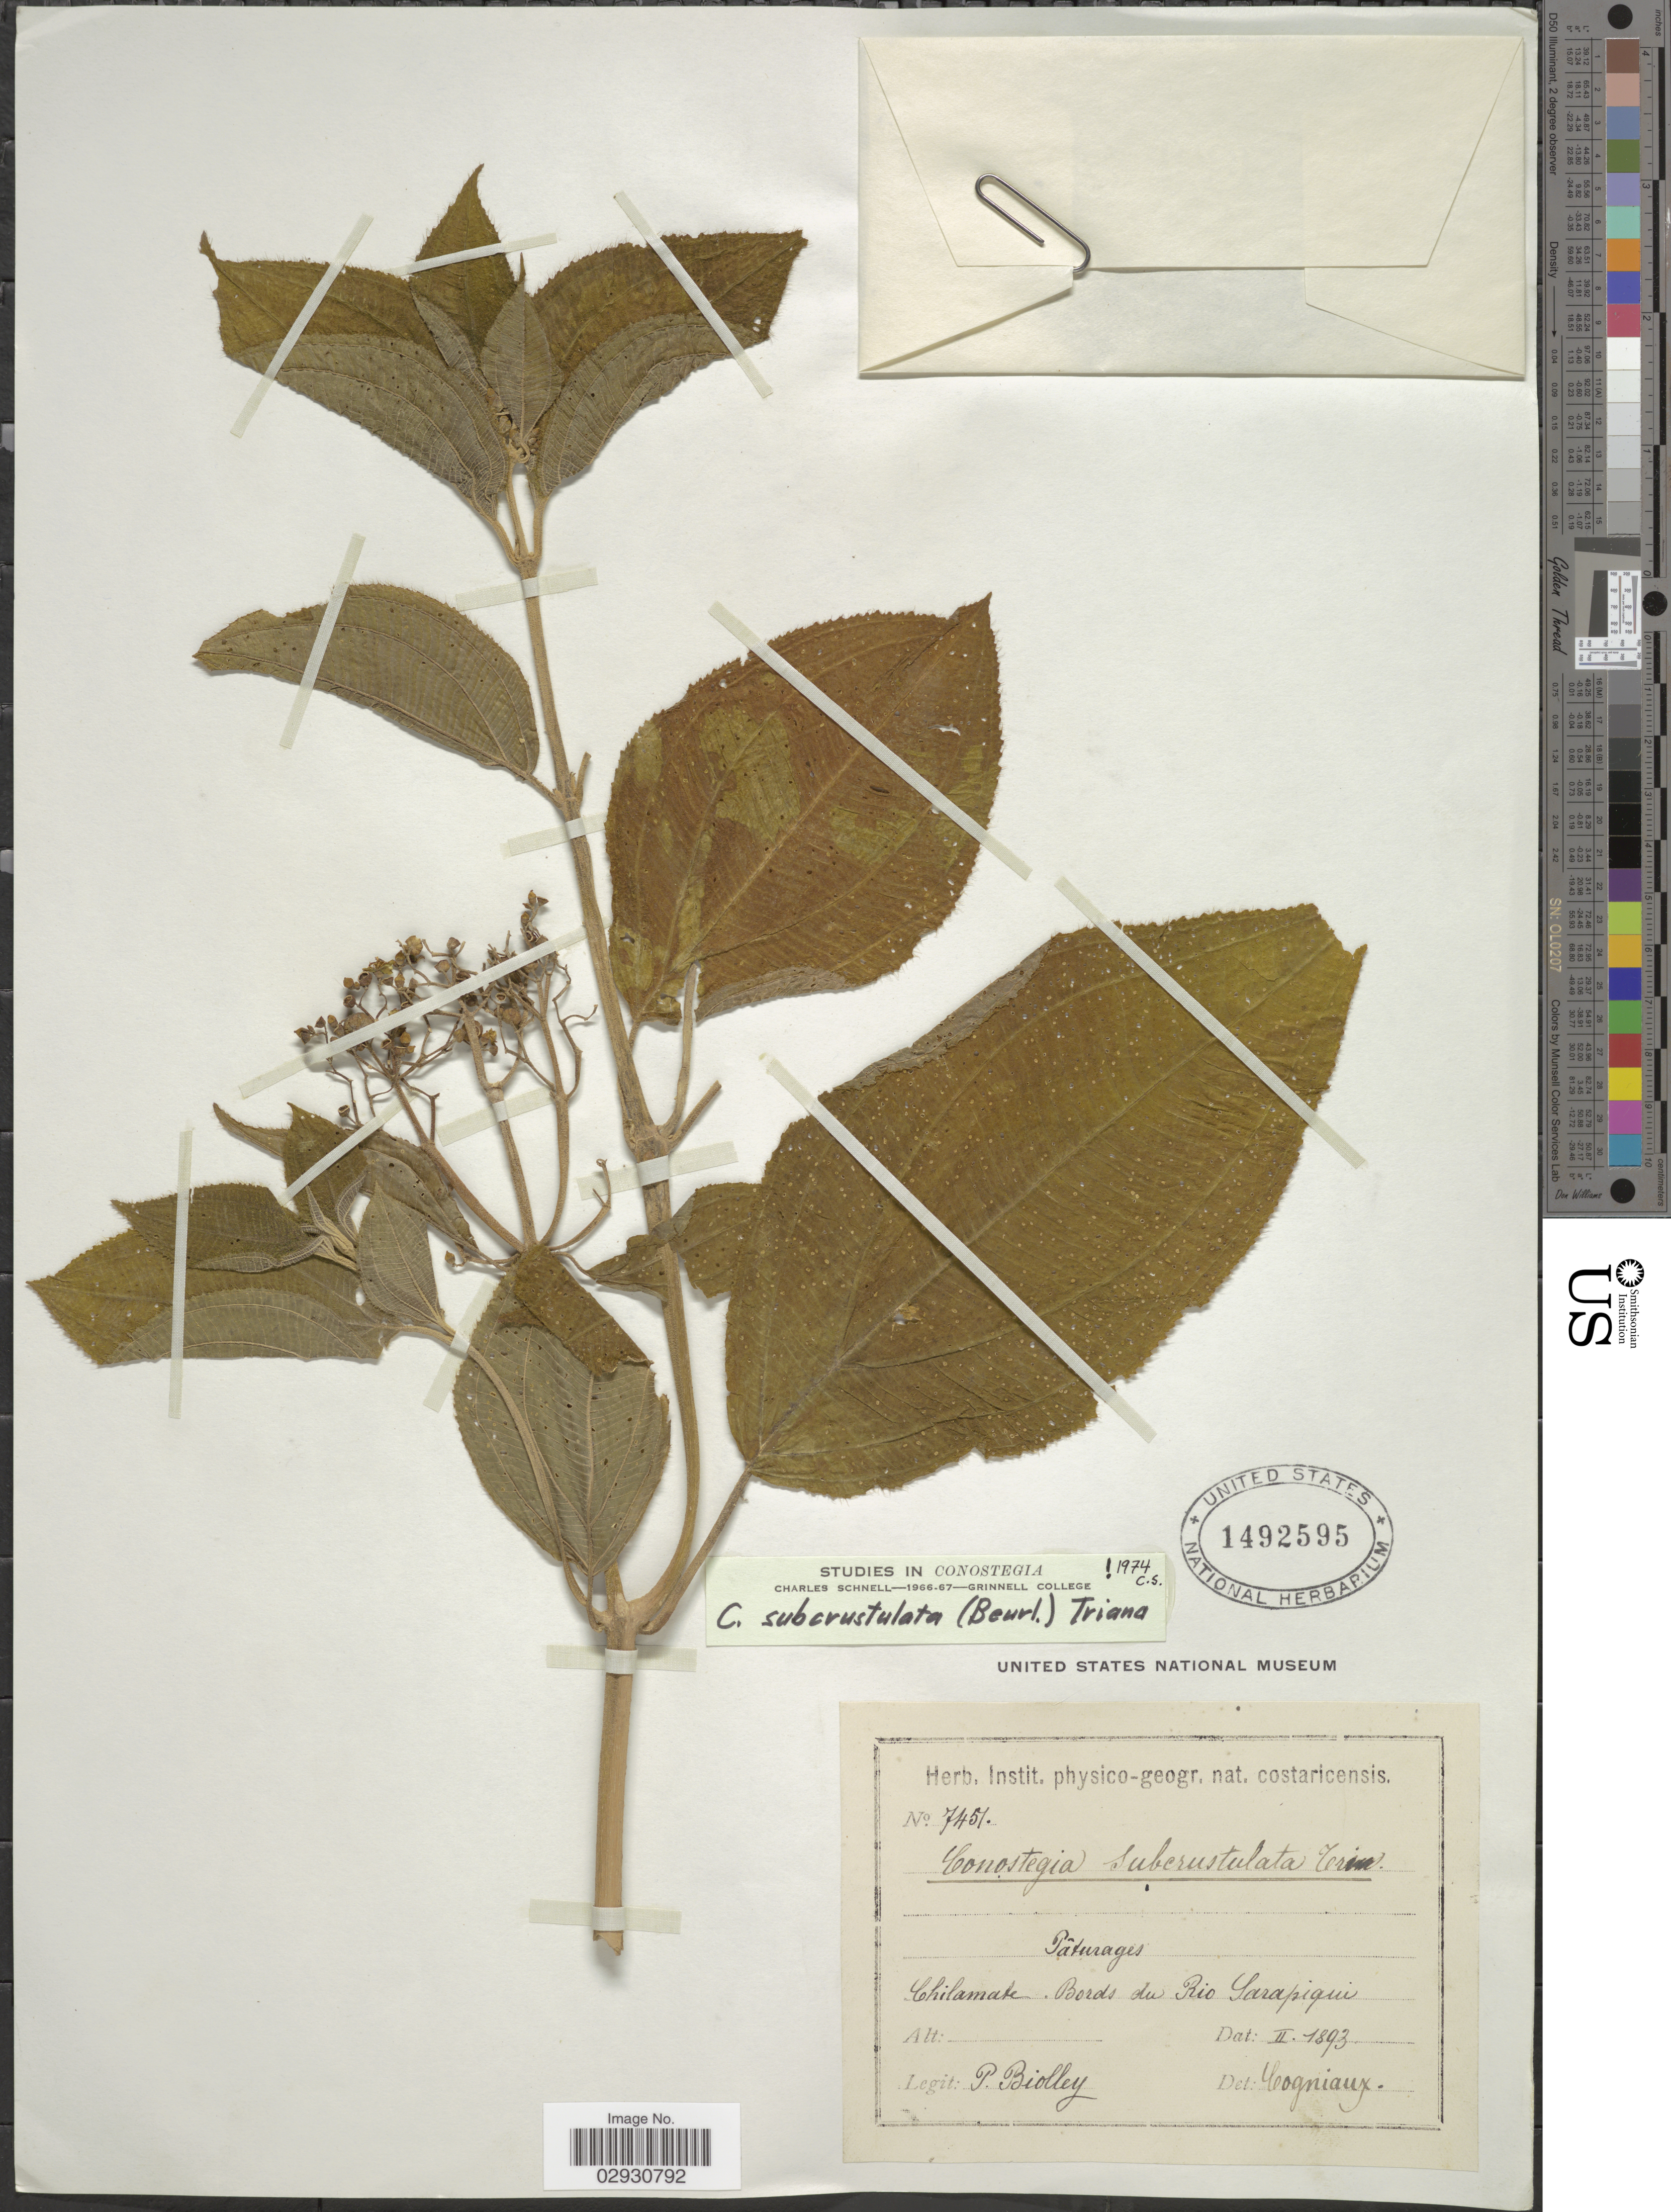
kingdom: Plantae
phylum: Tracheophyta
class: Magnoliopsida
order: Myrtales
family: Melastomataceae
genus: Conostegia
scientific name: Conostegia subcrustulata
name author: (Beurl.) Triana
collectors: P. Biolley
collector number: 7451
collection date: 1893-02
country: Costa Rica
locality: Pâturages. Chilamate. Bords du Rio Sarapiqui.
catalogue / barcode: US 1492595